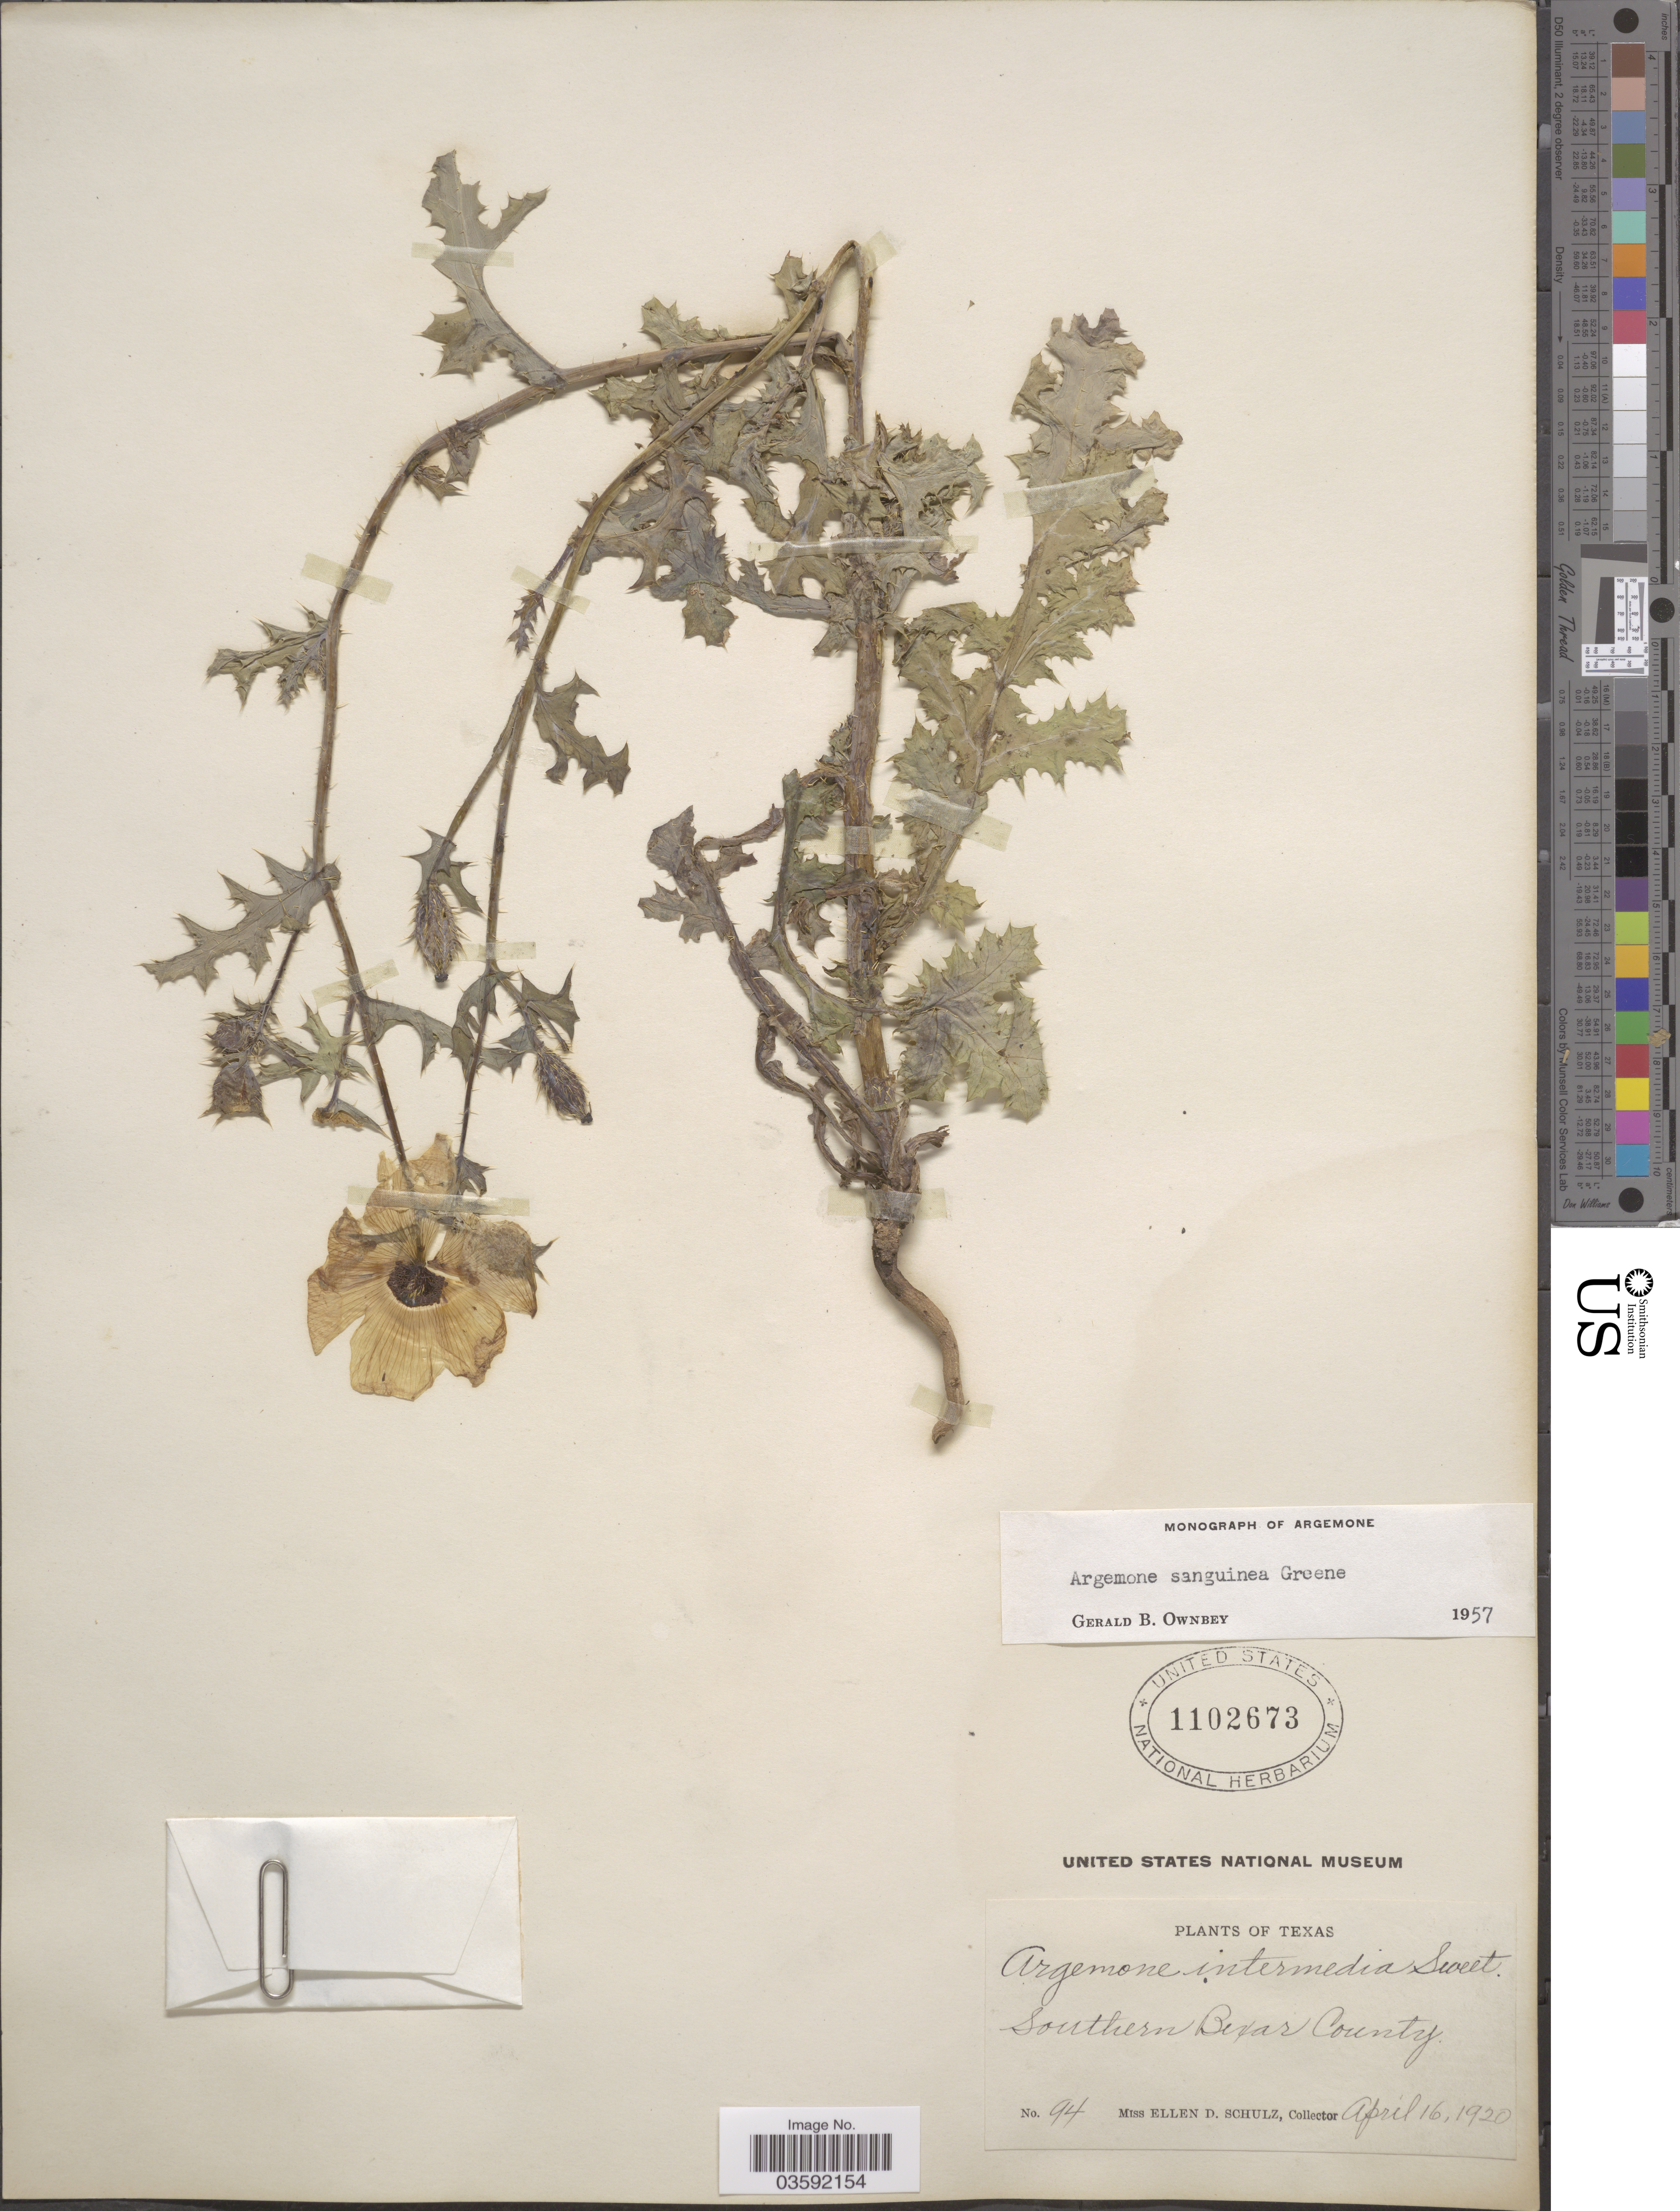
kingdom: Plantae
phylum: Tracheophyta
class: Magnoliopsida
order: Ranunculales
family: Papaveraceae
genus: Argemone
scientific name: Argemone sanguinea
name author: Greene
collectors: E. D. Schulz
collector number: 94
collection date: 1920-04-16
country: United States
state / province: Texas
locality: Southern Bexar County.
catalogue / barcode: US 1102673